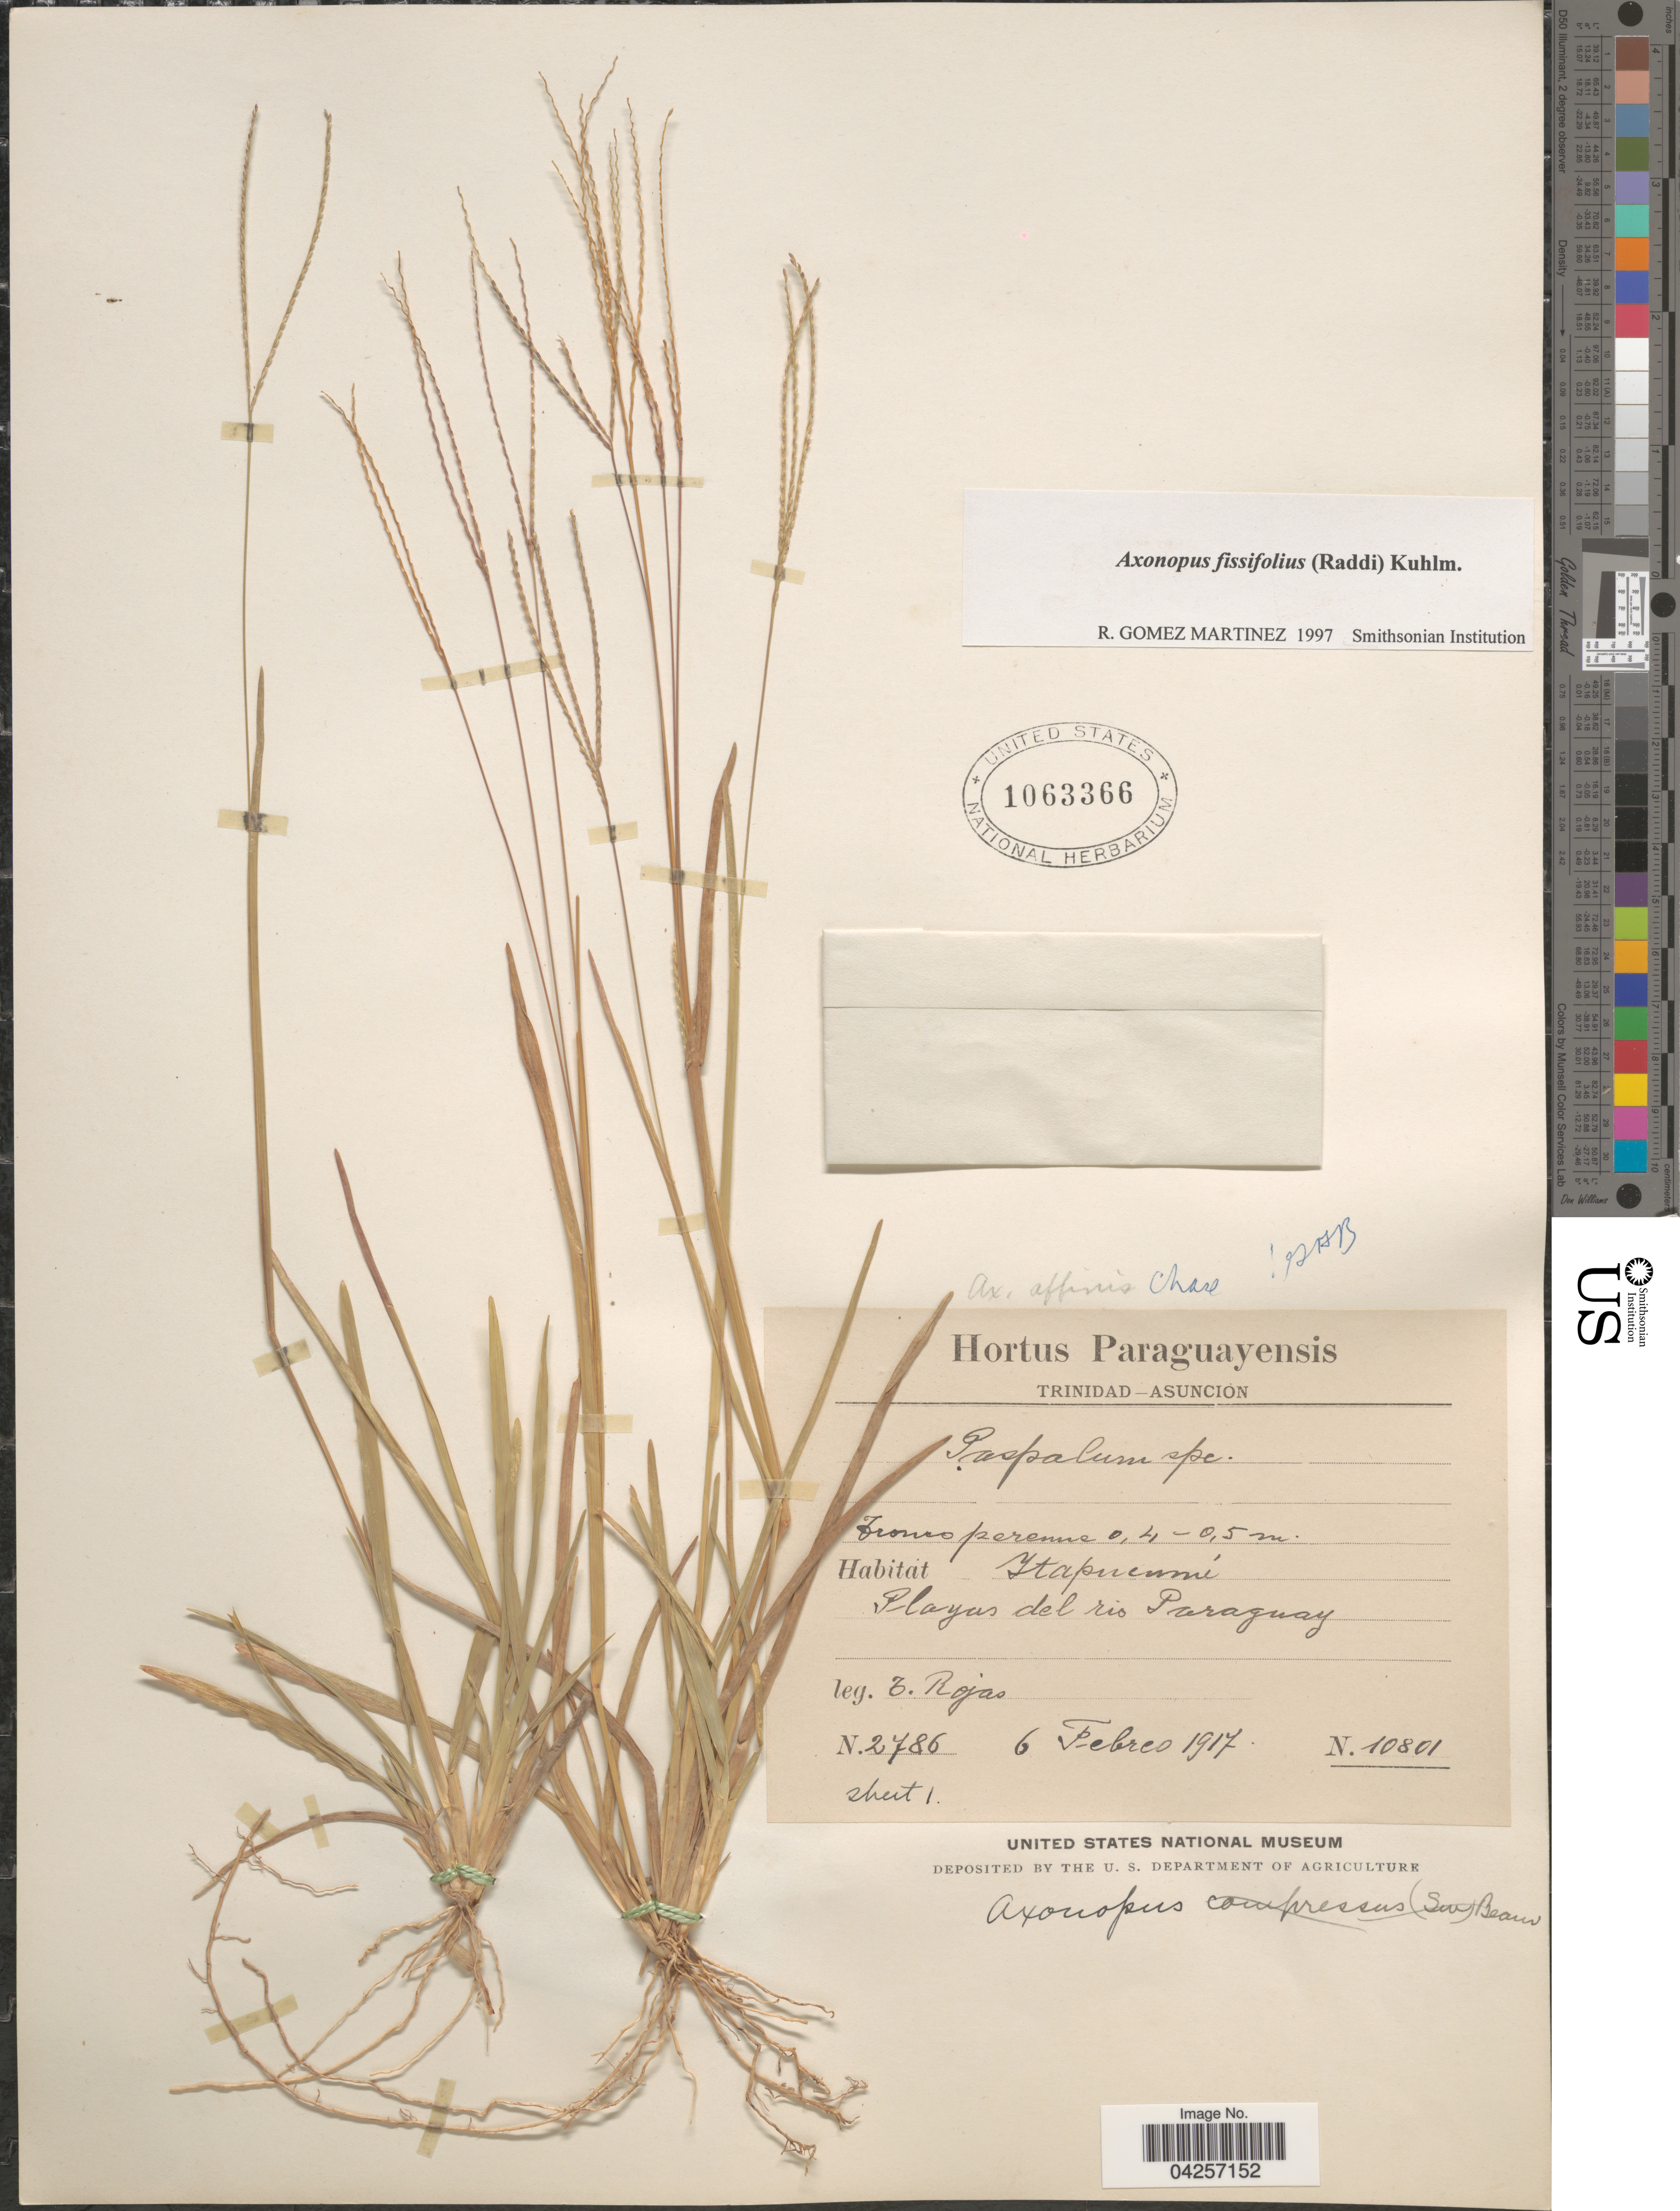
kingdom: Plantae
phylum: Tracheophyta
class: Liliopsida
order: Poales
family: Poaceae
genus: Axonopus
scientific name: Axonopus fissifolius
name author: (Raddi) Kuhlm.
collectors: T. Rojas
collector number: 2786/10801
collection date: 1917-02-06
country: Paraguay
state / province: Asuncion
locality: Itapucuní. Playas del rio Paraguay.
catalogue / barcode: US 1063366